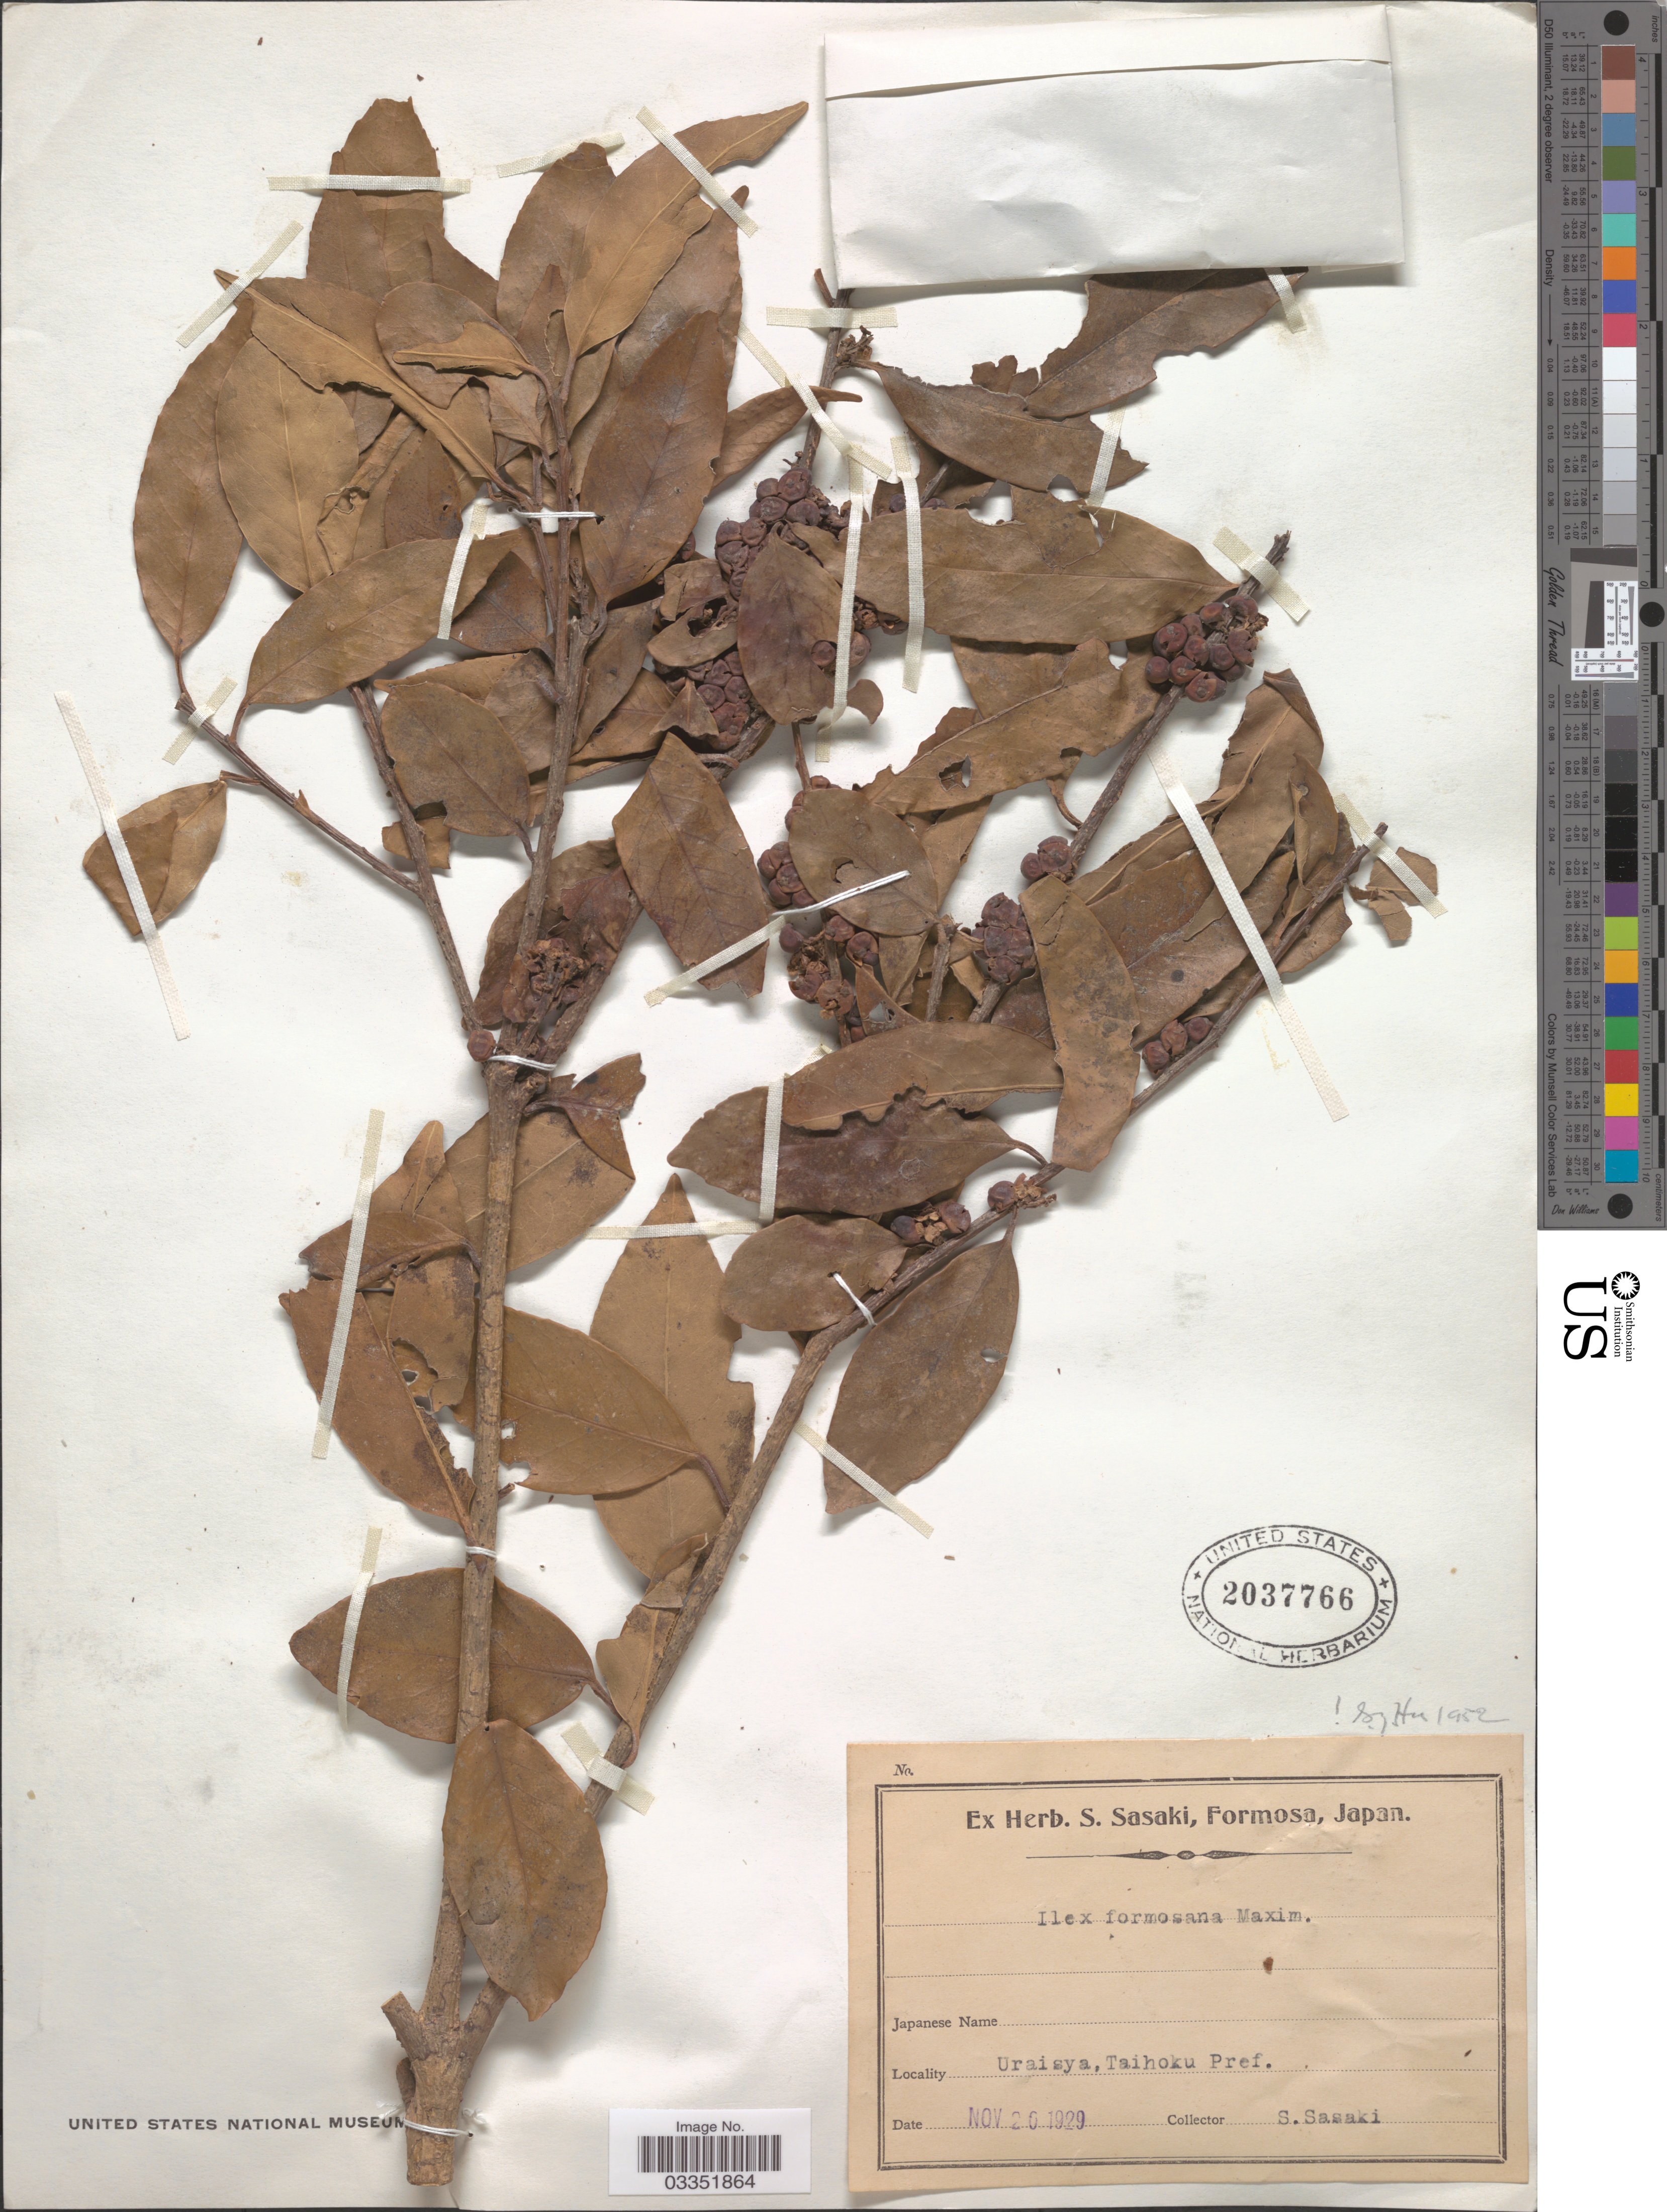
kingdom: Plantae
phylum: Tracheophyta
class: Magnoliopsida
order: Aquifoliales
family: Aquifoliaceae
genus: Ilex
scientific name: Ilex formosana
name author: Maxim.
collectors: S. Sasaki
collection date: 1929-11-20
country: Japan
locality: Uraisya, Taihoku Pref.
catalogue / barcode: US 2037766